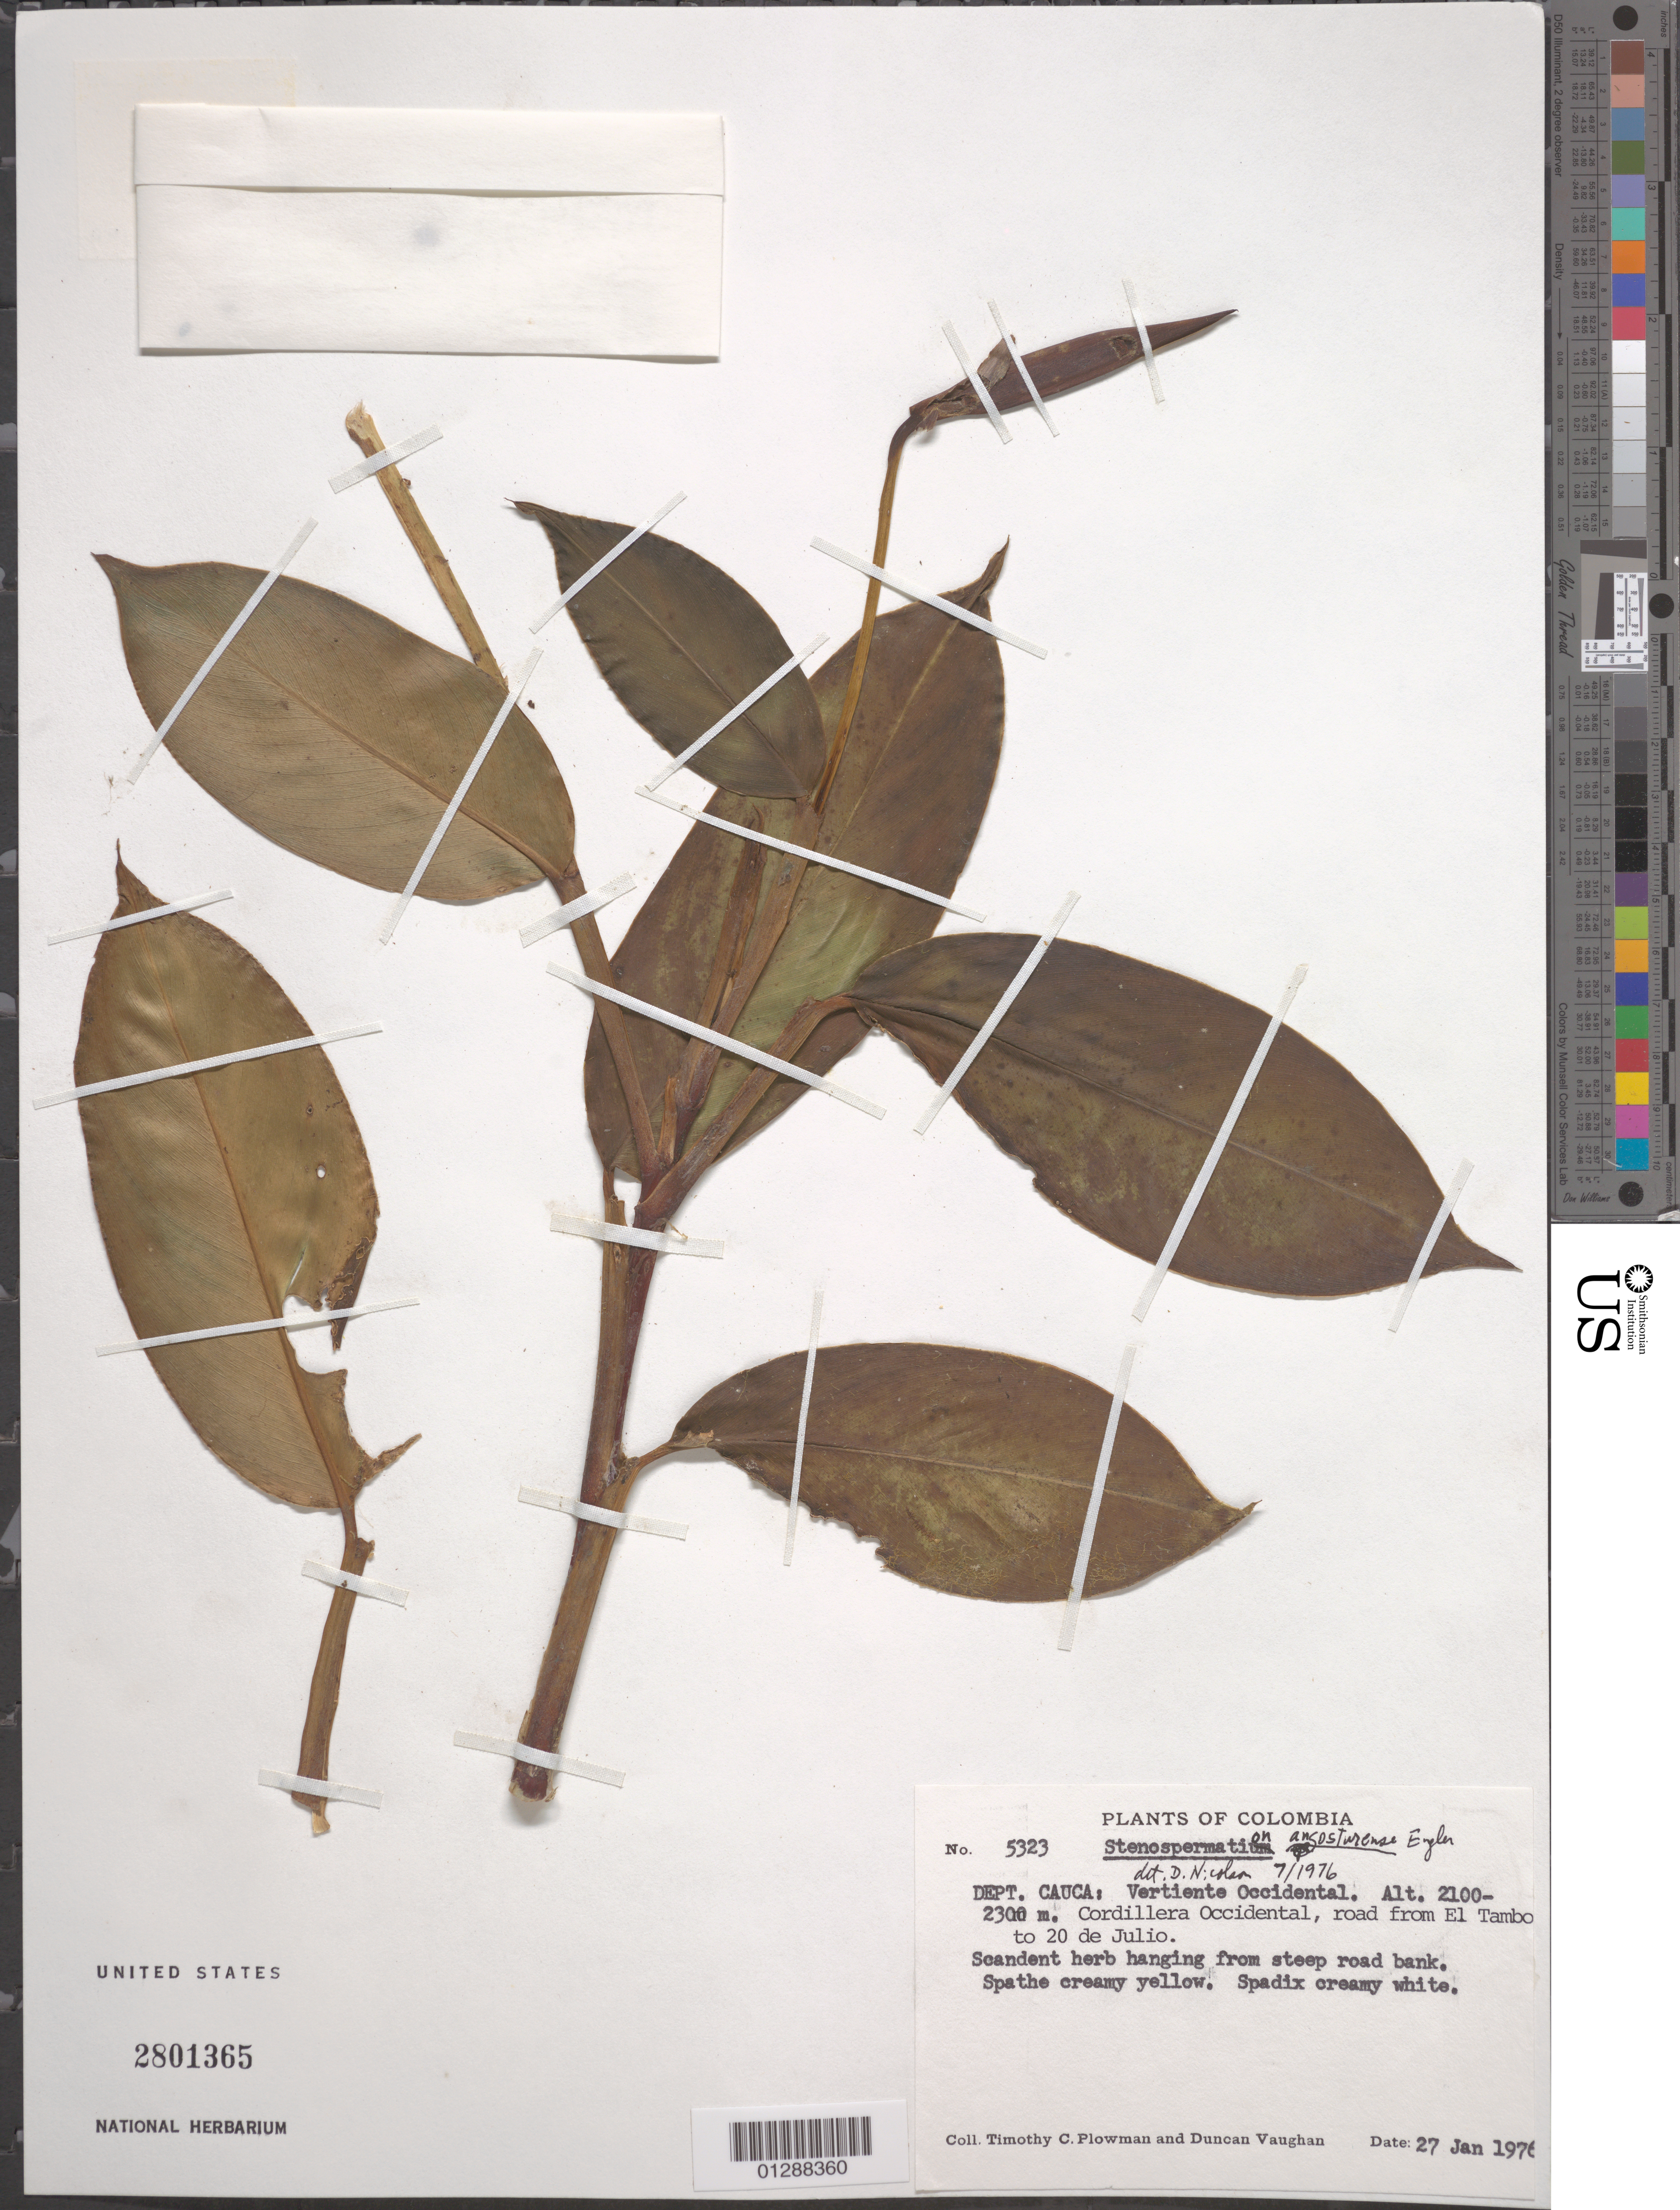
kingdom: Plantae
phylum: Tracheophyta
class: Liliopsida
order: Alismatales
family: Araceae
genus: Stenospermation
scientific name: Stenospermation angosturense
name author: Engl.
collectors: T. Plowman & D. Vaughan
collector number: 5323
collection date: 1976-01-27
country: Colombia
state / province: Cauca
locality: Dept. Cauca: Vertiente Occidental. Cordillera Occidental, road from El Tambo to 20 de Julio.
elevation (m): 2100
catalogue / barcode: US 2801365